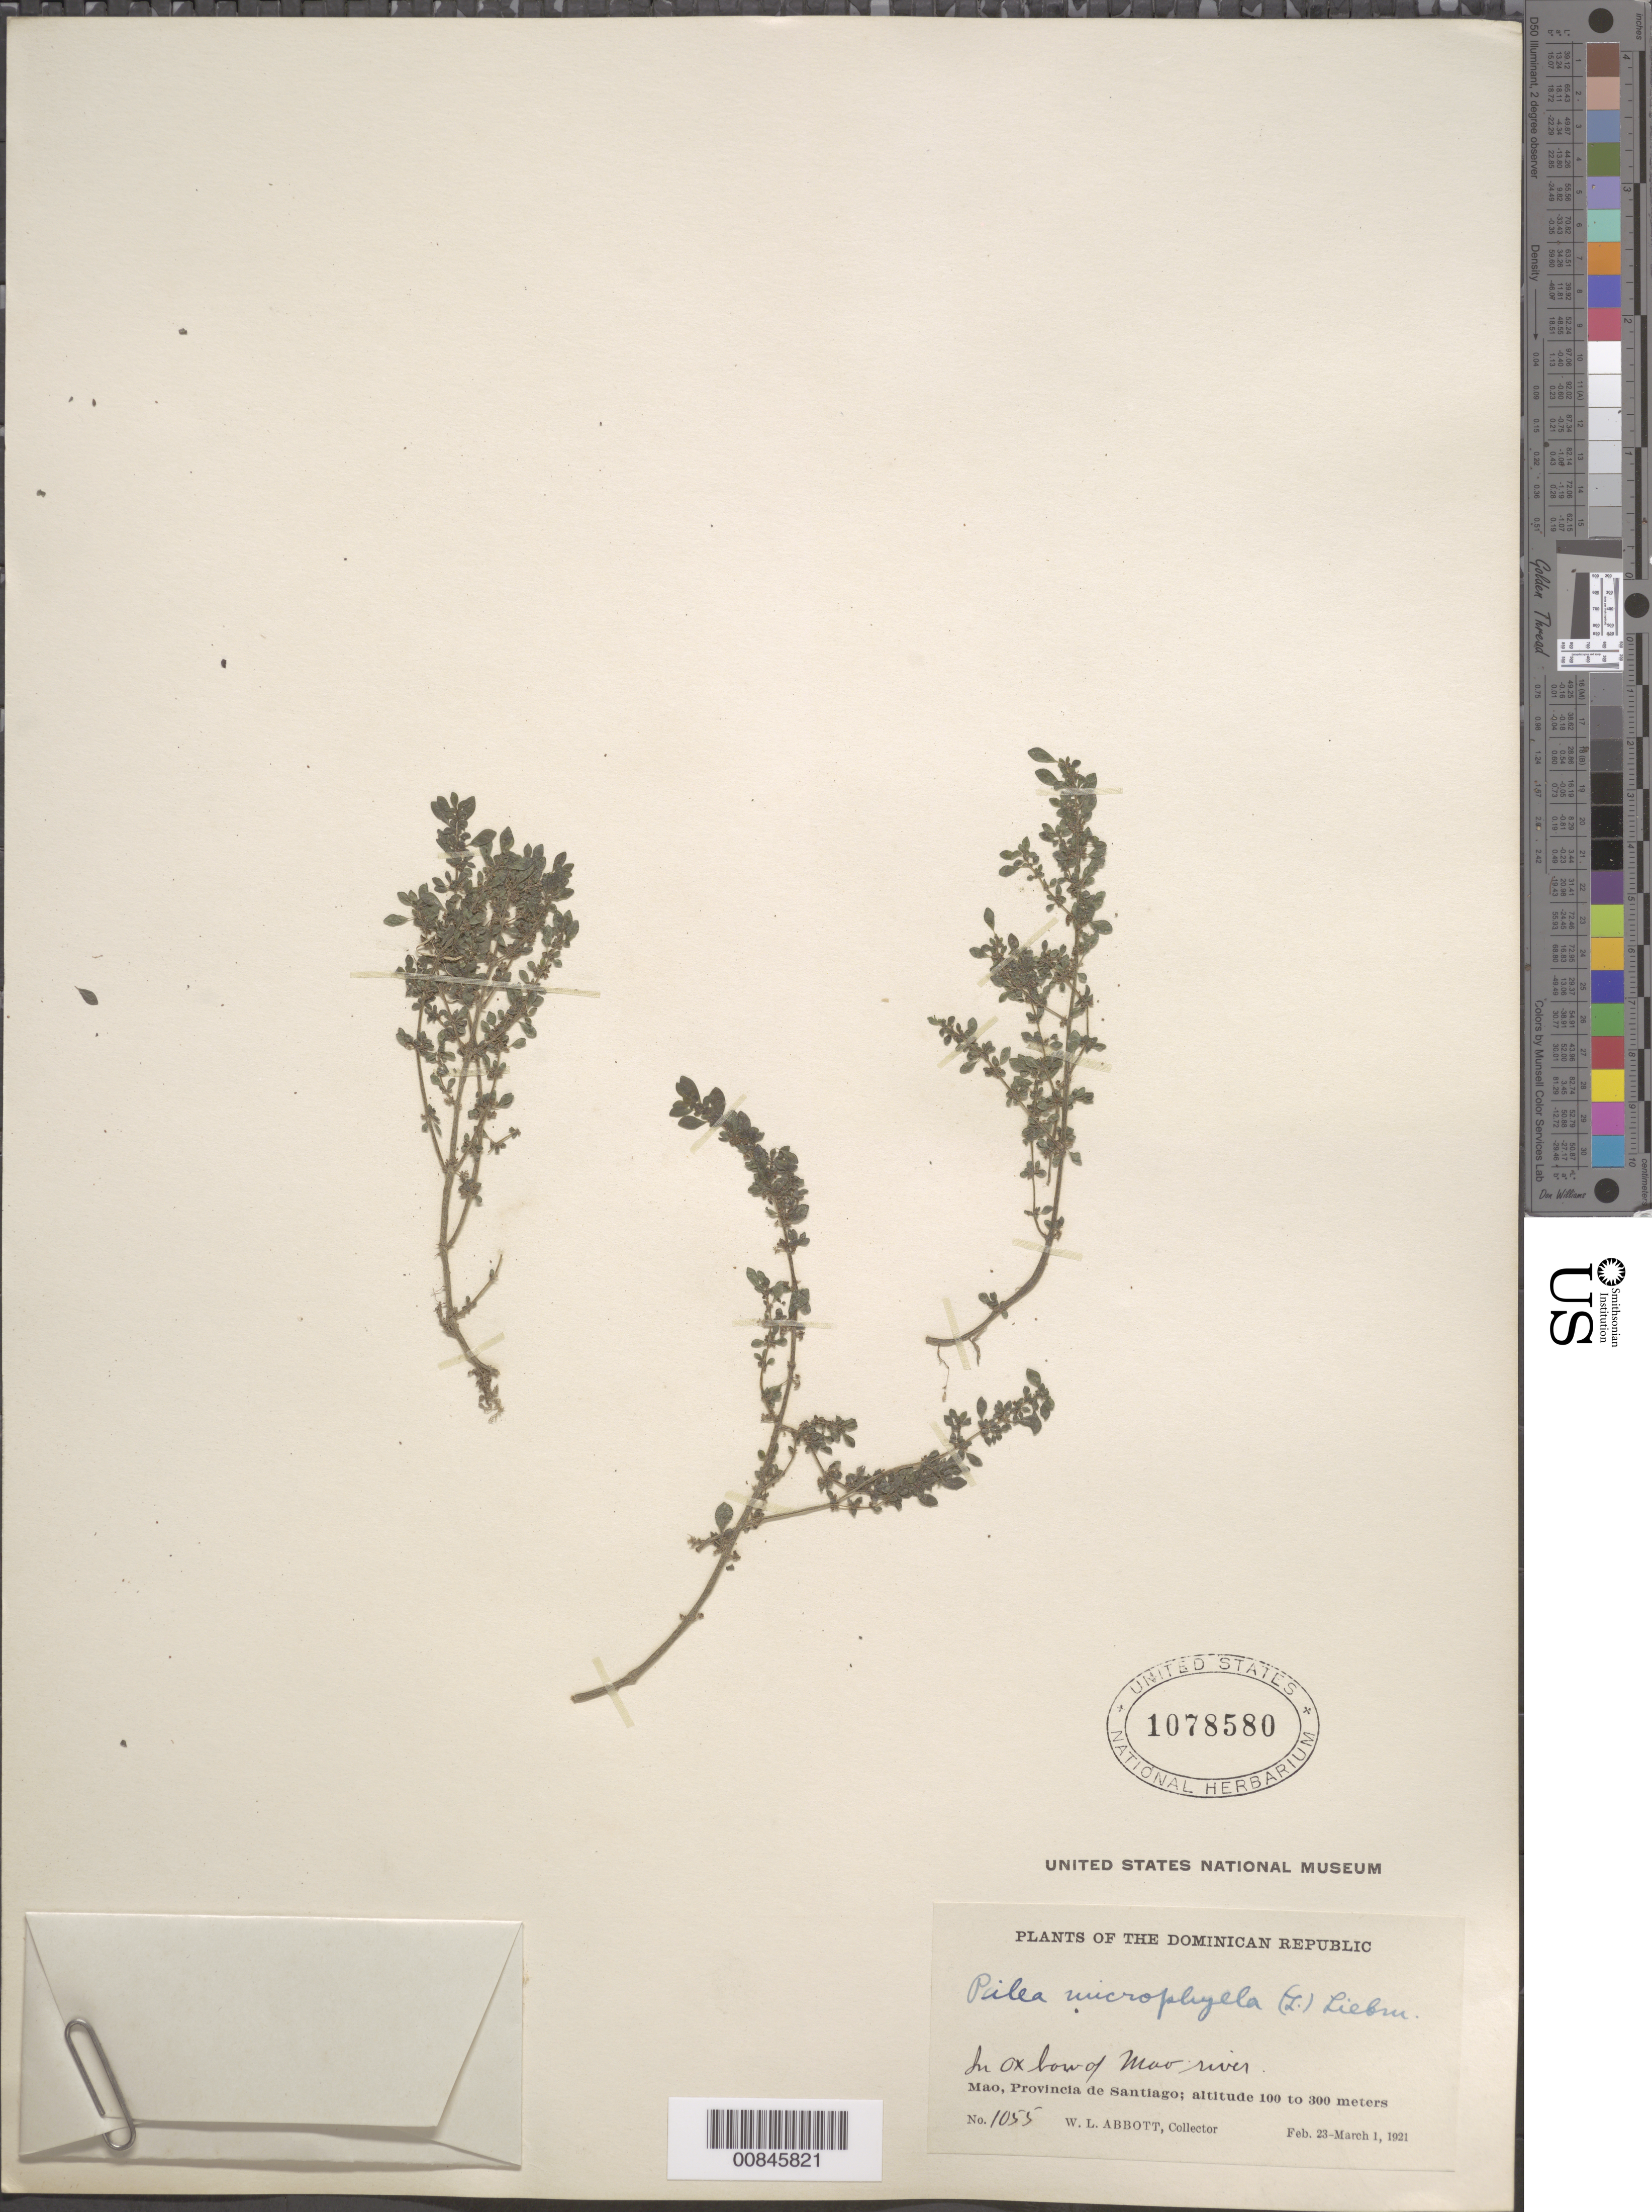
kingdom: Plantae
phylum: Tracheophyta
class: Magnoliopsida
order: Rosales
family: Urticaceae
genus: Pilea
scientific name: Pilea microphylla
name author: (L.) Liebm.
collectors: W. L. Abbott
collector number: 1055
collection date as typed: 23 Feb 1921 to 01 Mar 1921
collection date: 1921-02-23/1921-03-01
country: Dominican Republic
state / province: Santiago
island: Hispaniola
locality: Mao, In oxbow of Mao river.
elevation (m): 100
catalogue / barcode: US 1078580